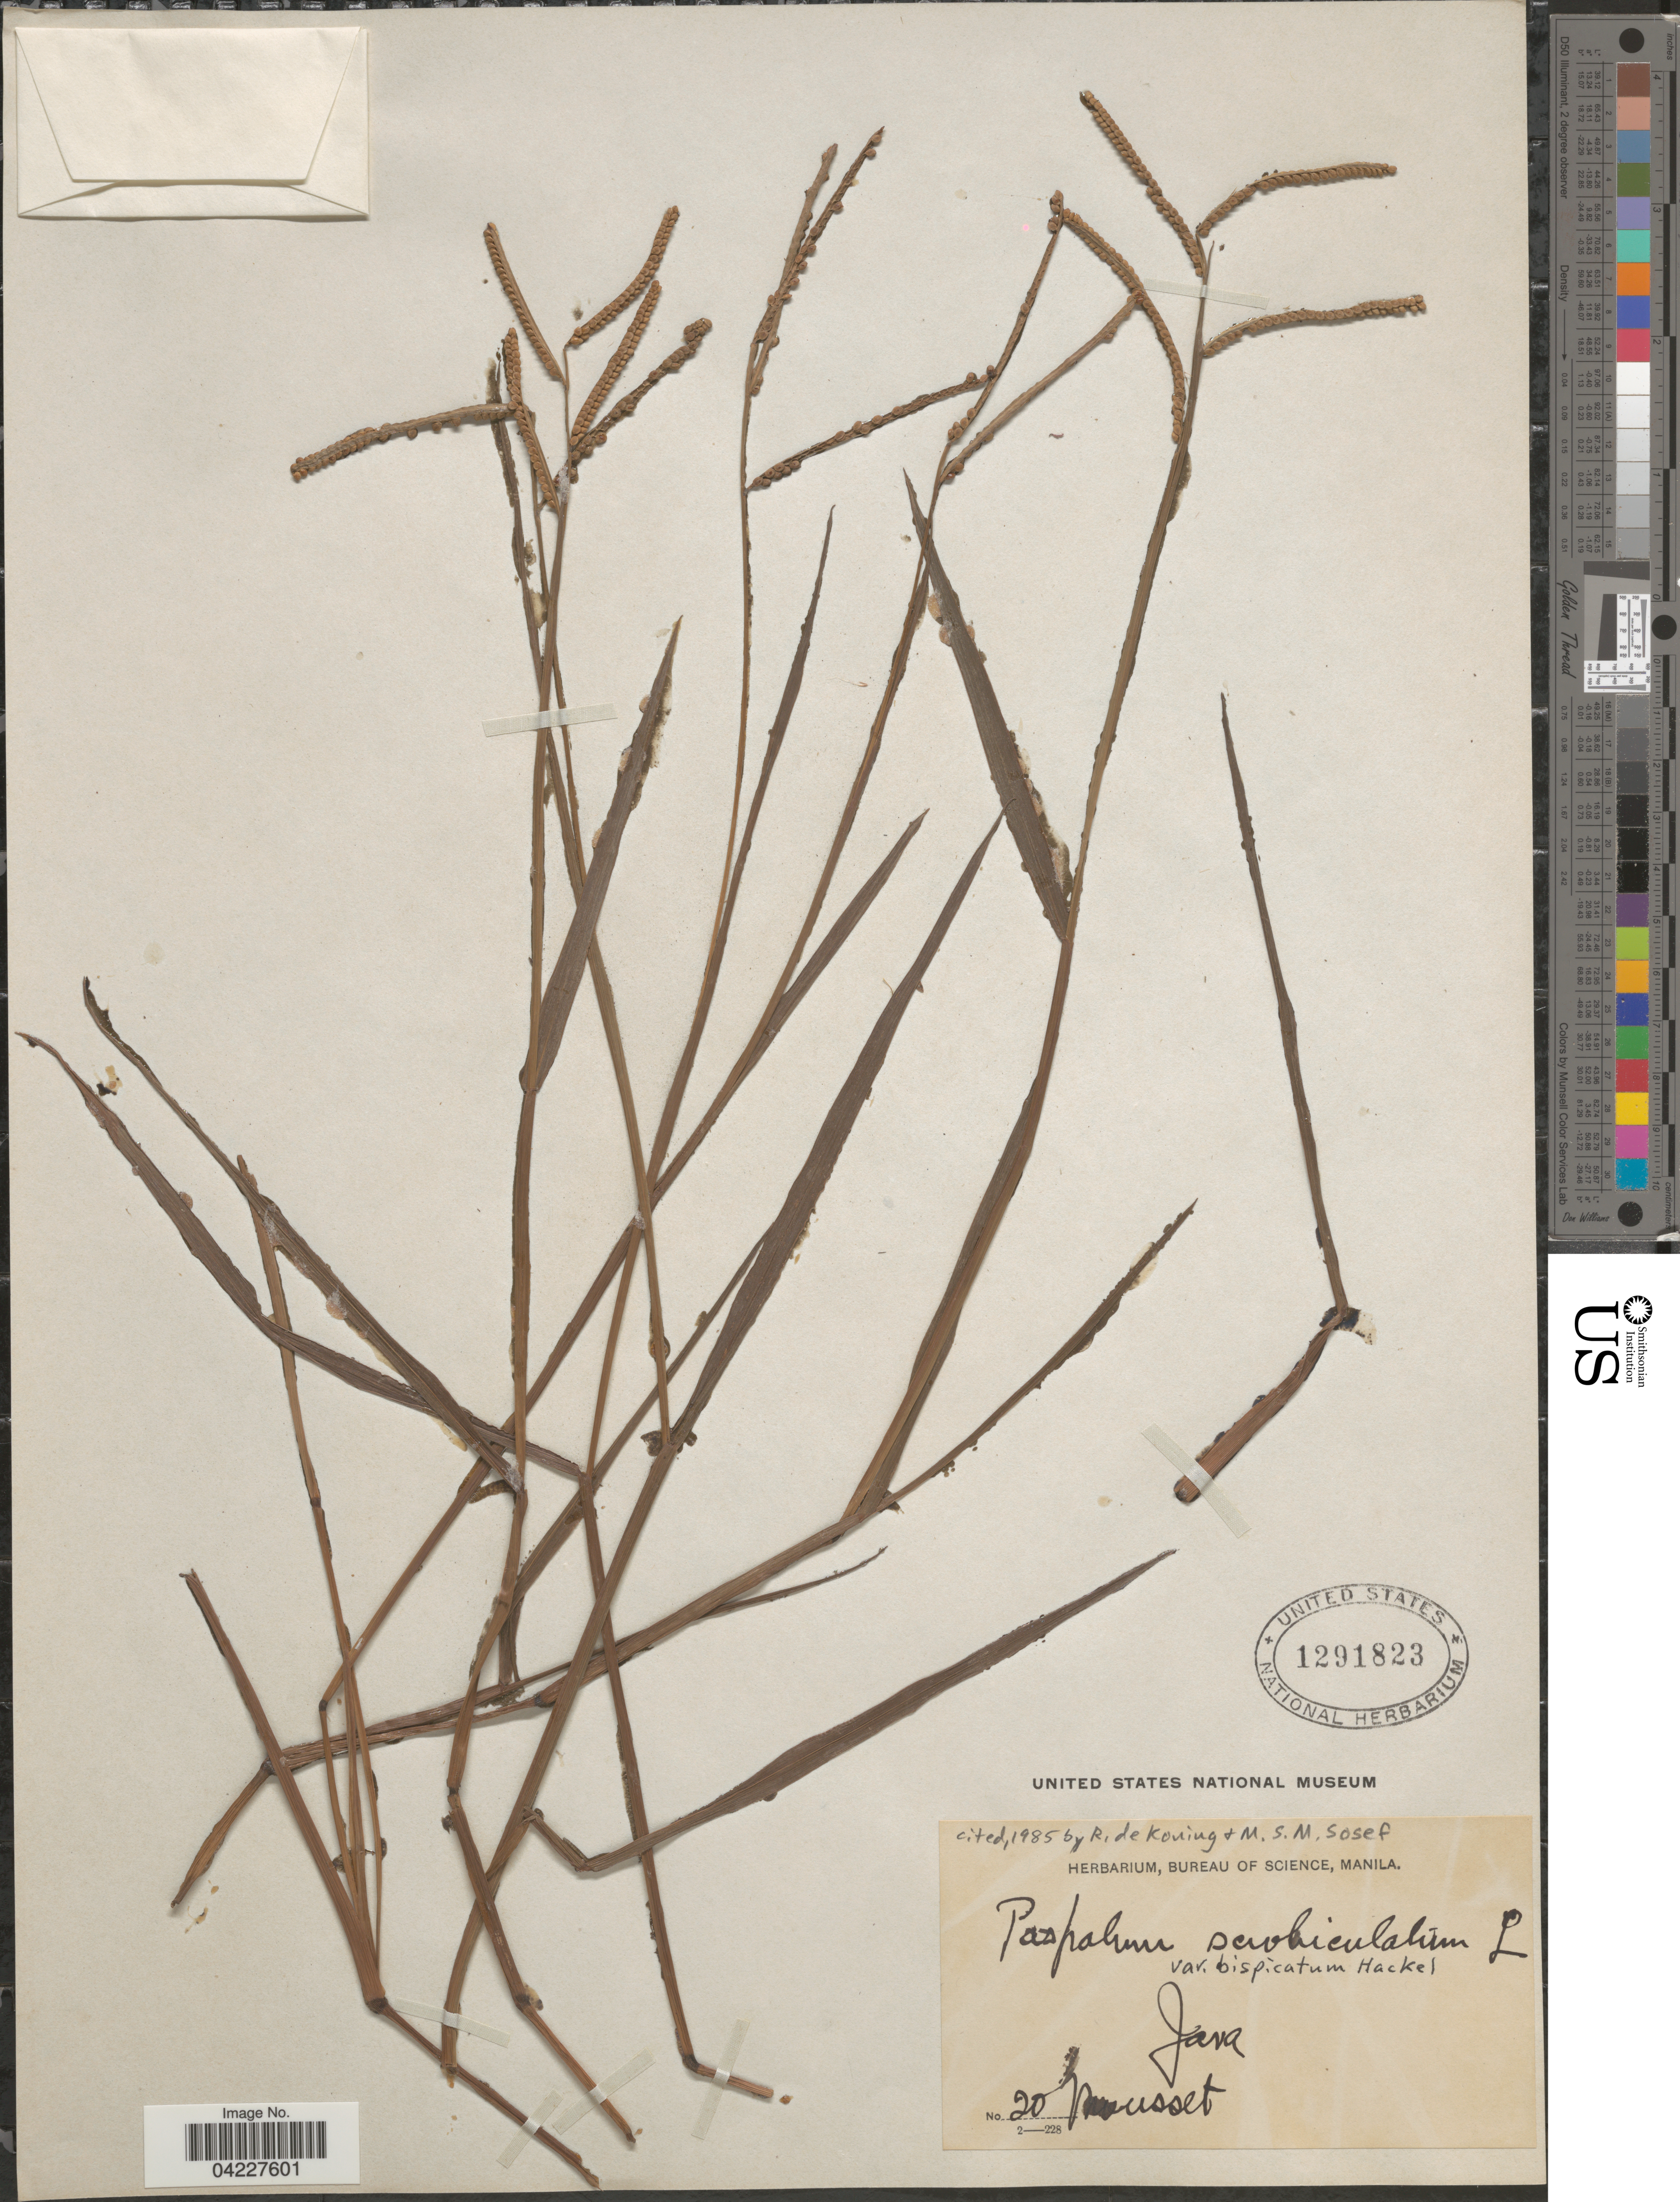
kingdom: Plantae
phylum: Tracheophyta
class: Liliopsida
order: Poales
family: Poaceae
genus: Paspalum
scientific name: Paspalum scrobiculatum var. bispicatum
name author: Hack. ex Merr.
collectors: Mousset, --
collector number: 20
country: Indonesia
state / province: Java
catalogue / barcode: US 1291823